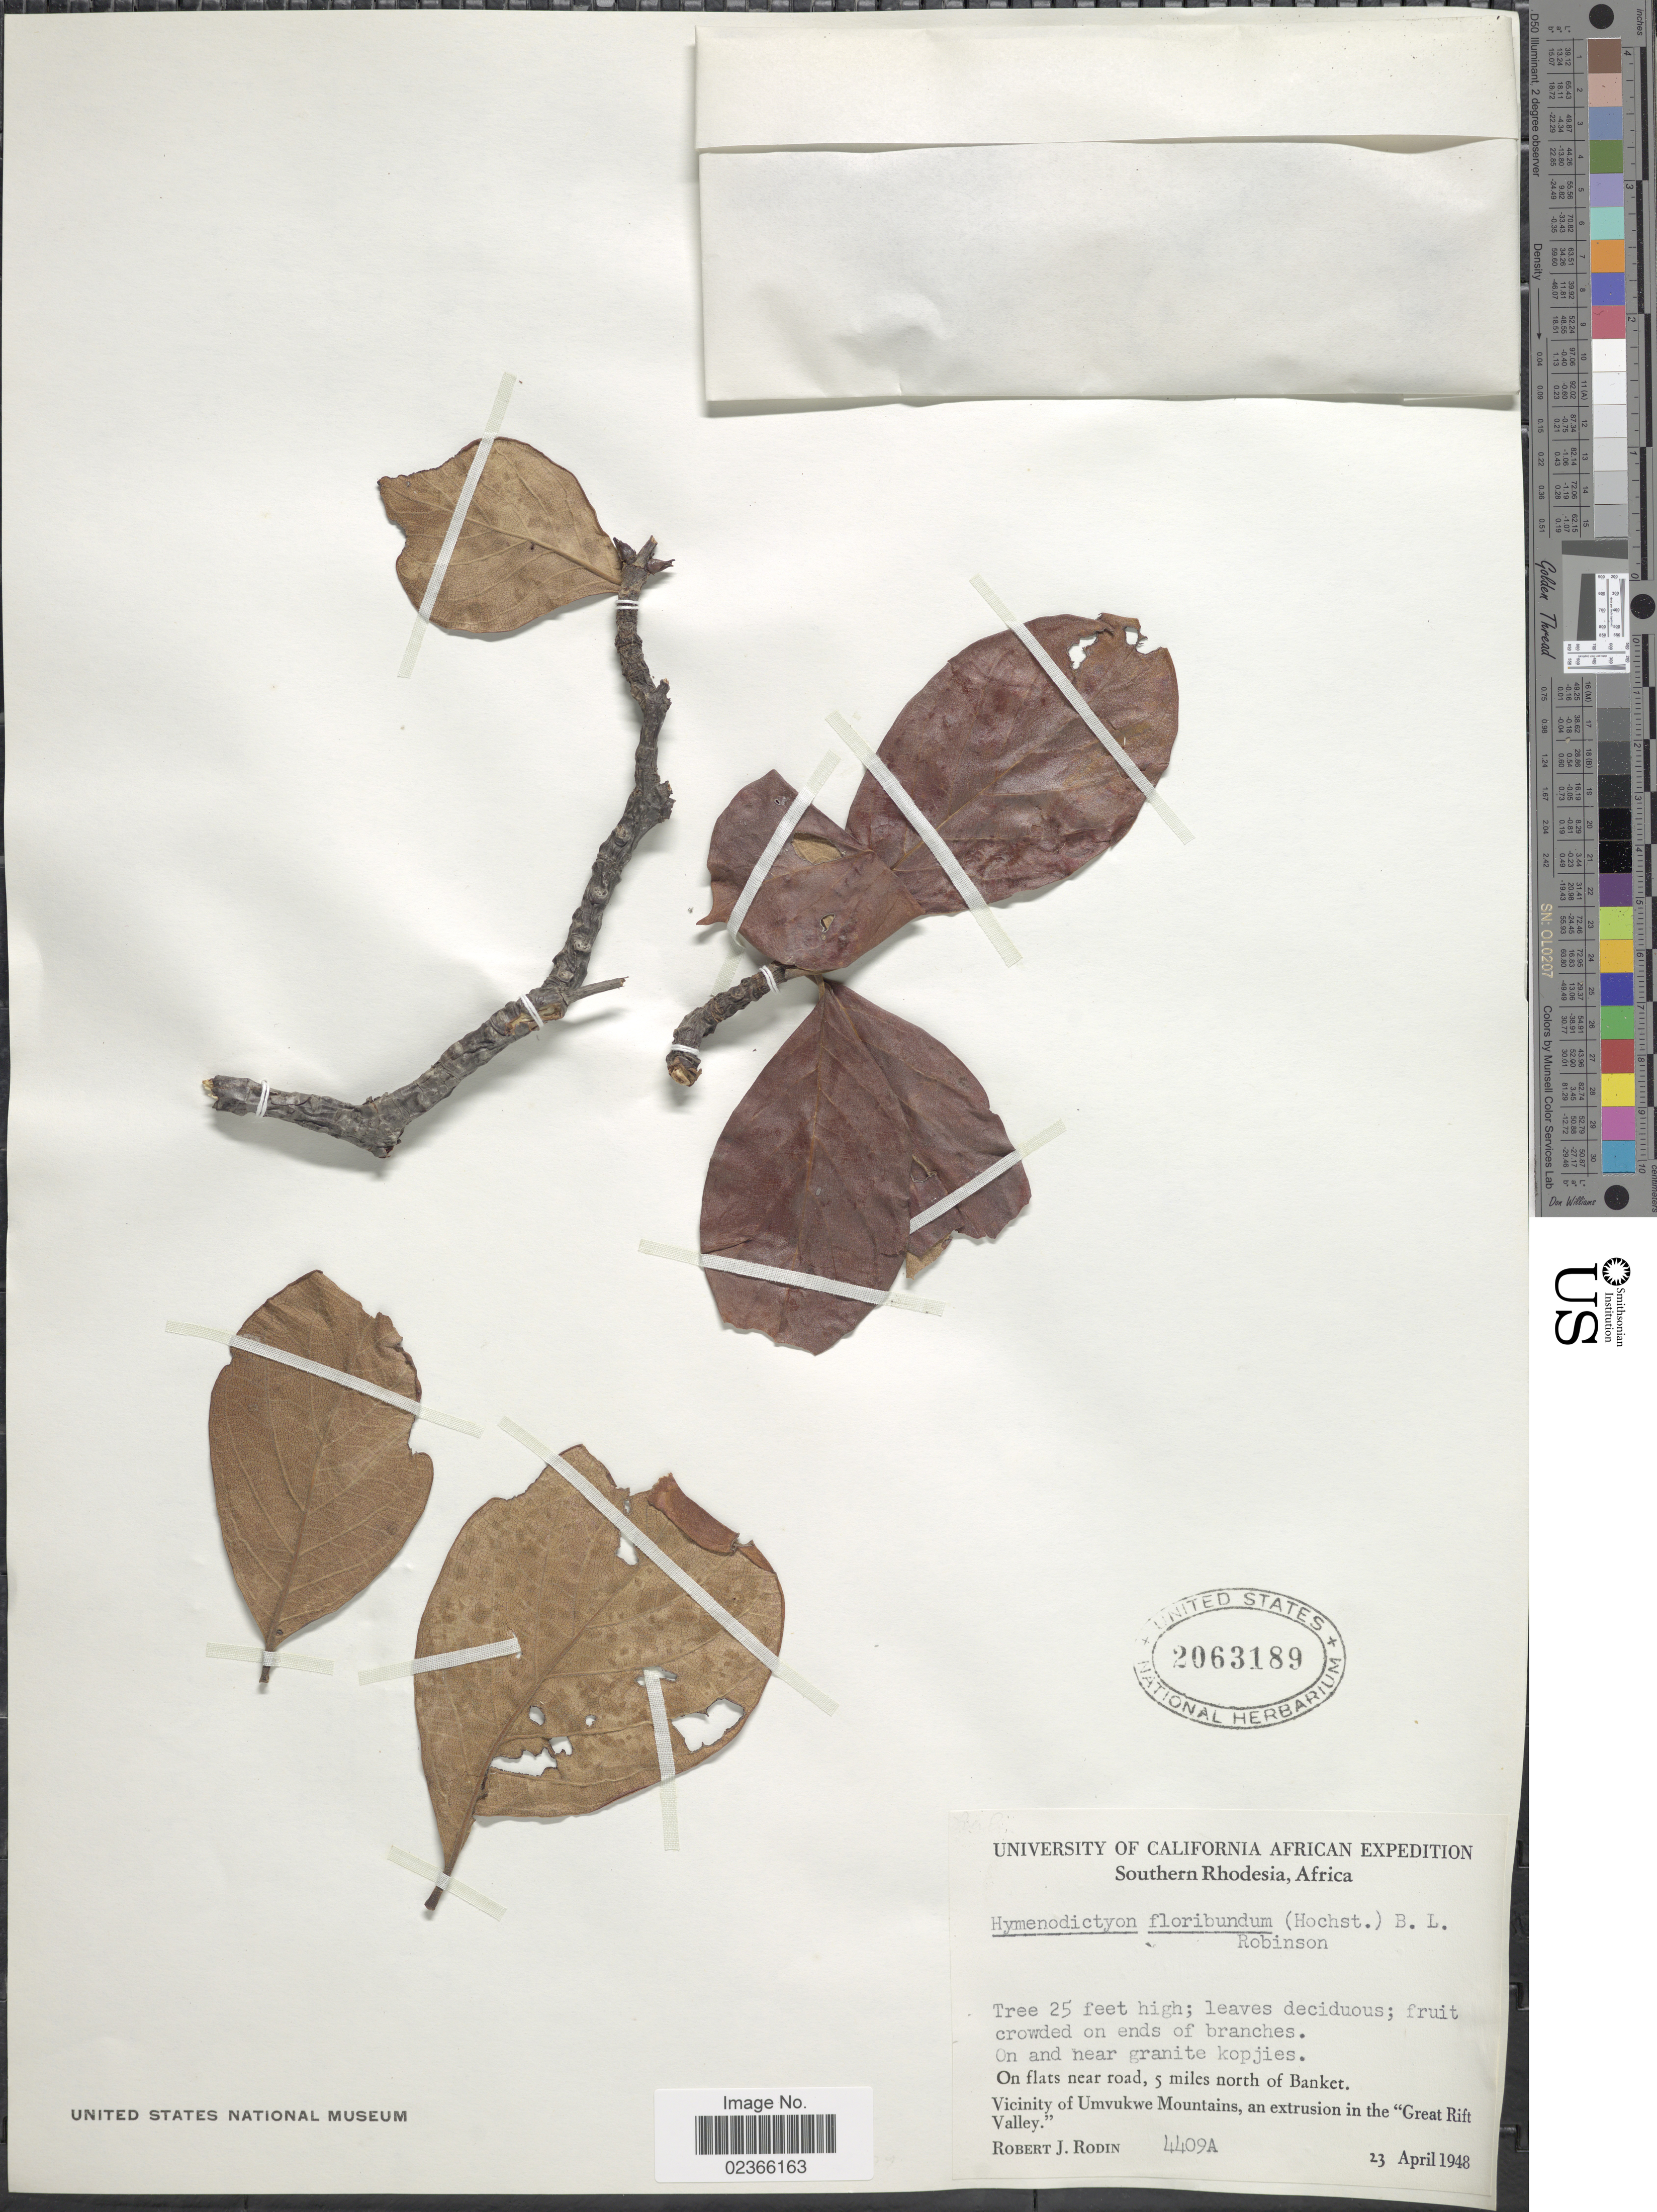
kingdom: Plantae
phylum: Tracheophyta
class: Magnoliopsida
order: Gentianales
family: Rubiaceae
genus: Hymenodictyon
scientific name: Hymenodictyon floribundum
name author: (Hochst. ex Steud.) B.L. Rob.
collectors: R. J. Rodin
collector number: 4409A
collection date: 1948-04-23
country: Zimbabwe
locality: Southern Rhodesia, Africa. On flats near road, 5 miles north of Banket, Vicinity of Umvukwe Mountains, an extrusion in the "Great Rift Valley." On and near granite kopjies.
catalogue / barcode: US 2063189